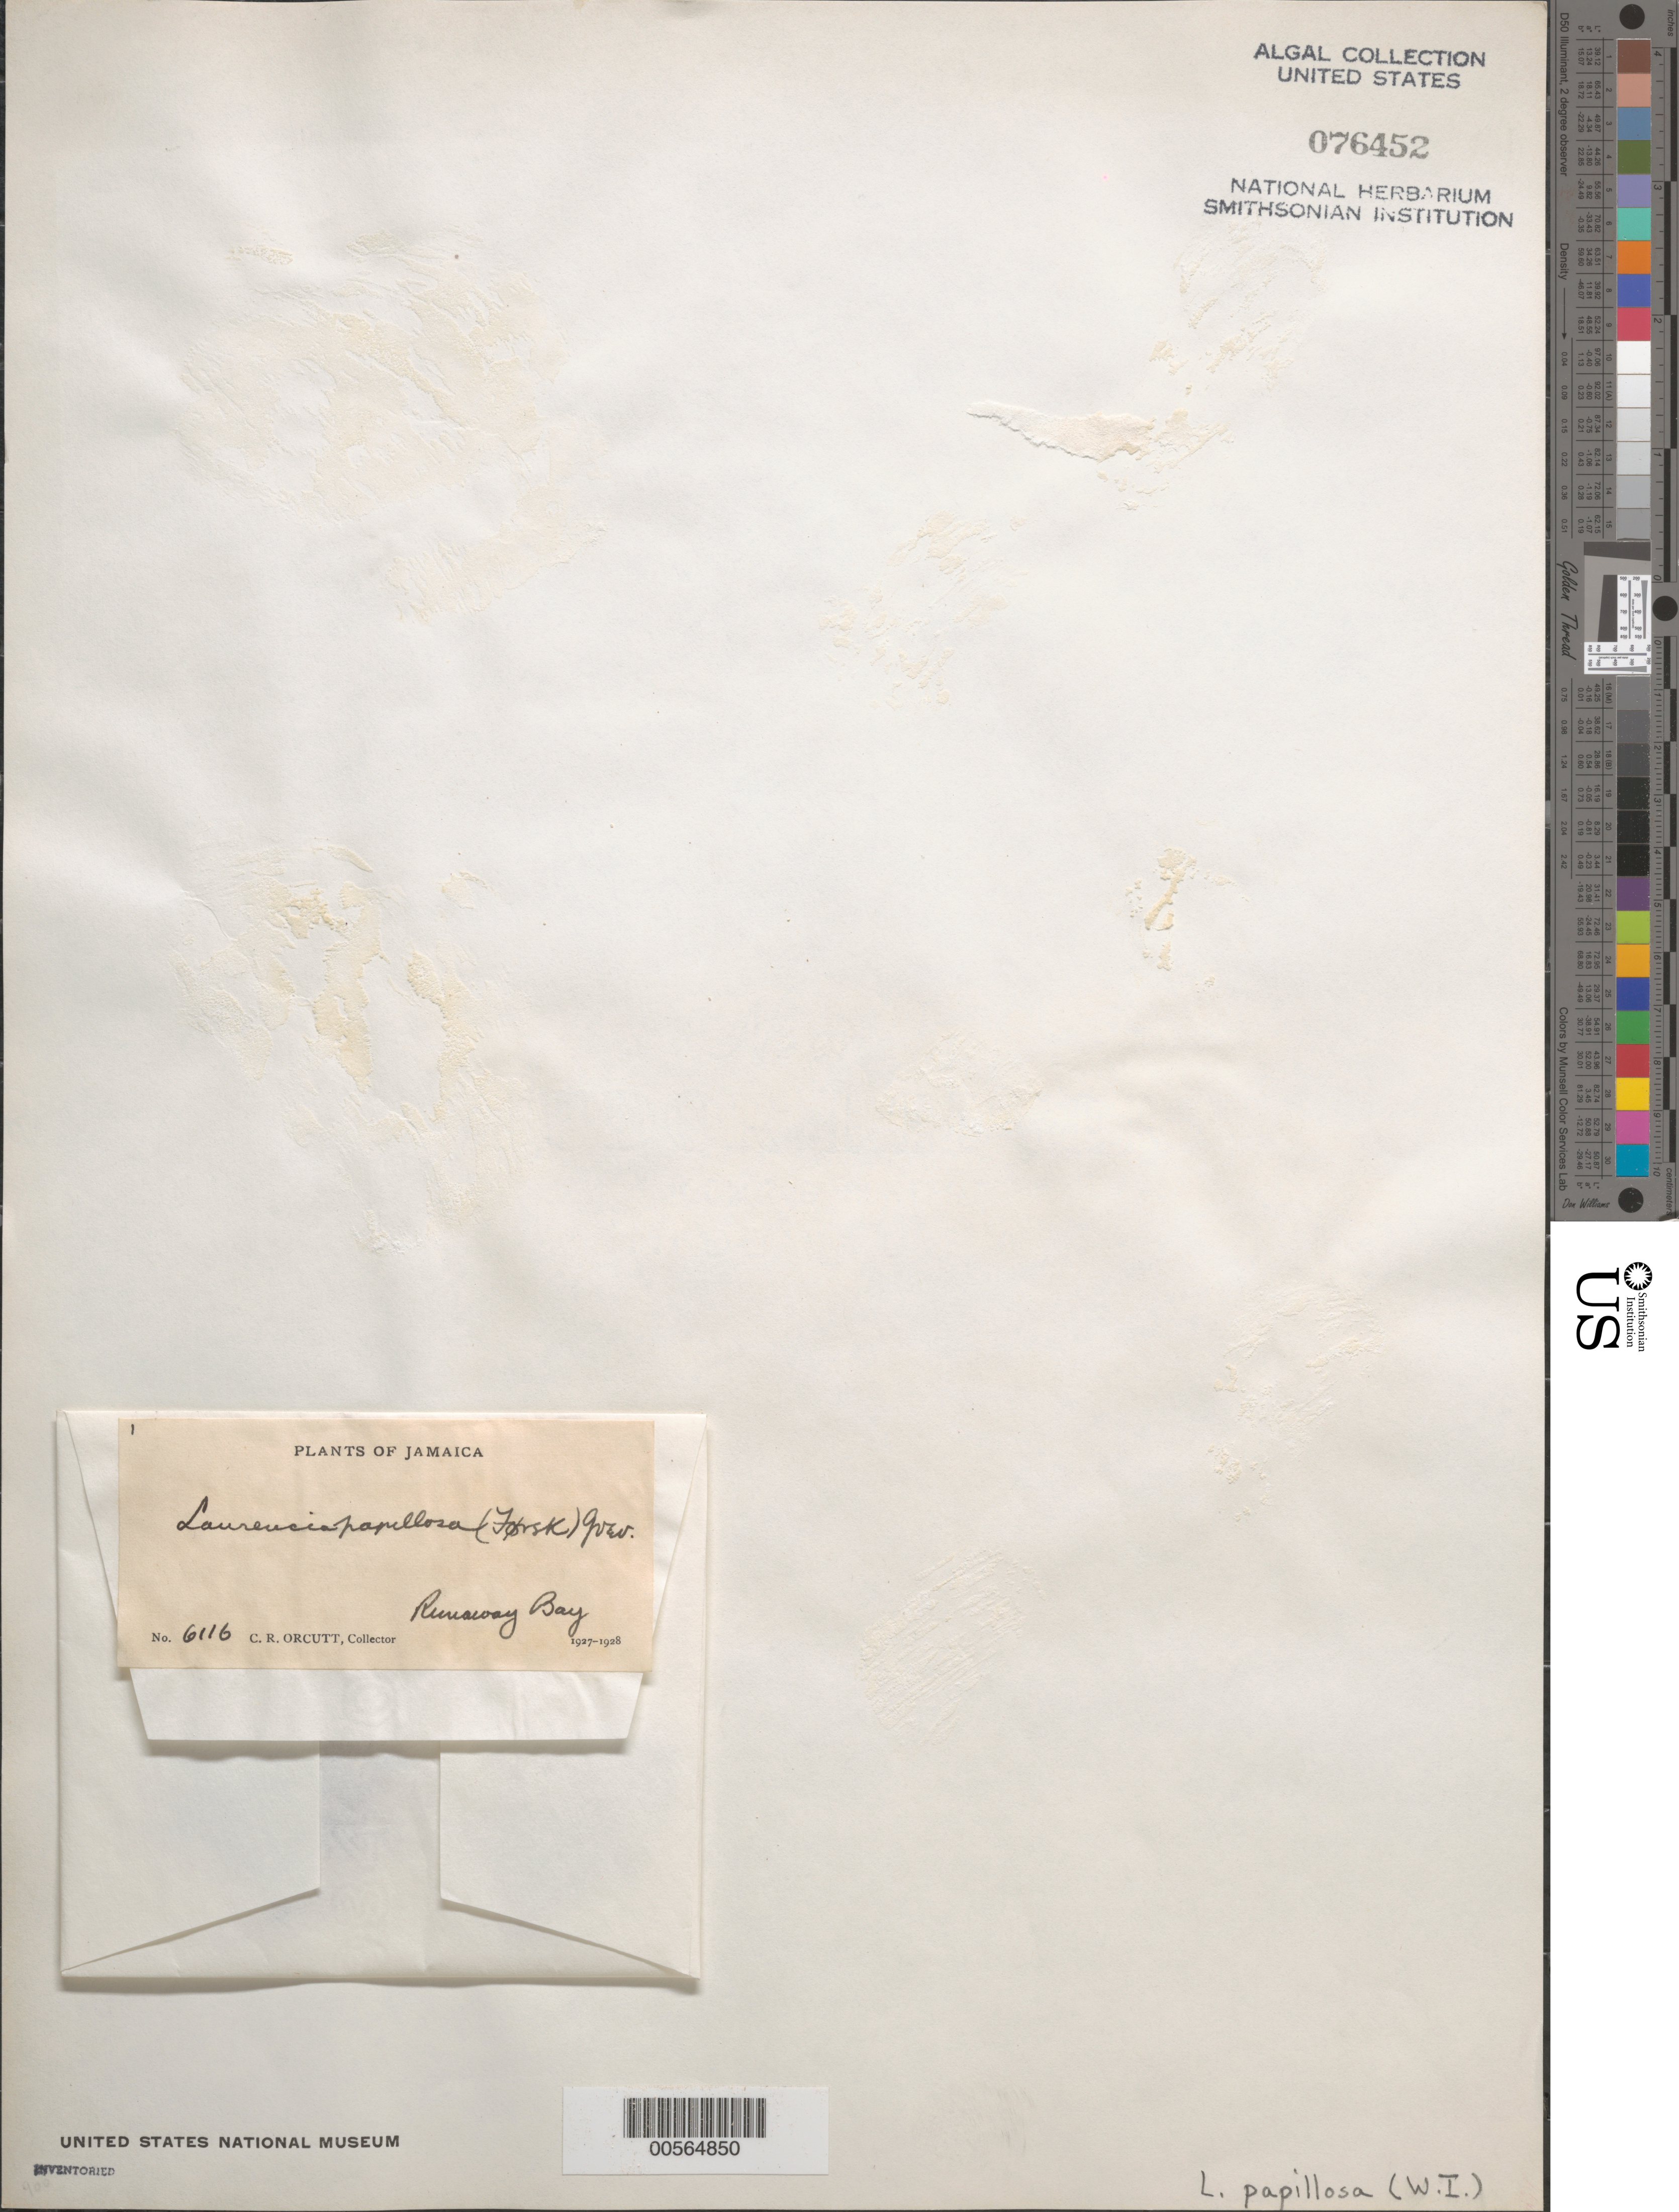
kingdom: Plantae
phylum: Rhodophyta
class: Florideophyceae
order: Ceramiales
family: Rhodomelaceae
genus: Palisada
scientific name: Palisada perforata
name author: (Bory) K.W. Nam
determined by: Algae name updating Project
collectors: C. R. Orcutt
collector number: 6116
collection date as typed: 1927 OR -- --- 1928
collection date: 1927 or 1928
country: Jamaica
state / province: Saint Ann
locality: Runaway bay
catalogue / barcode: US 76452